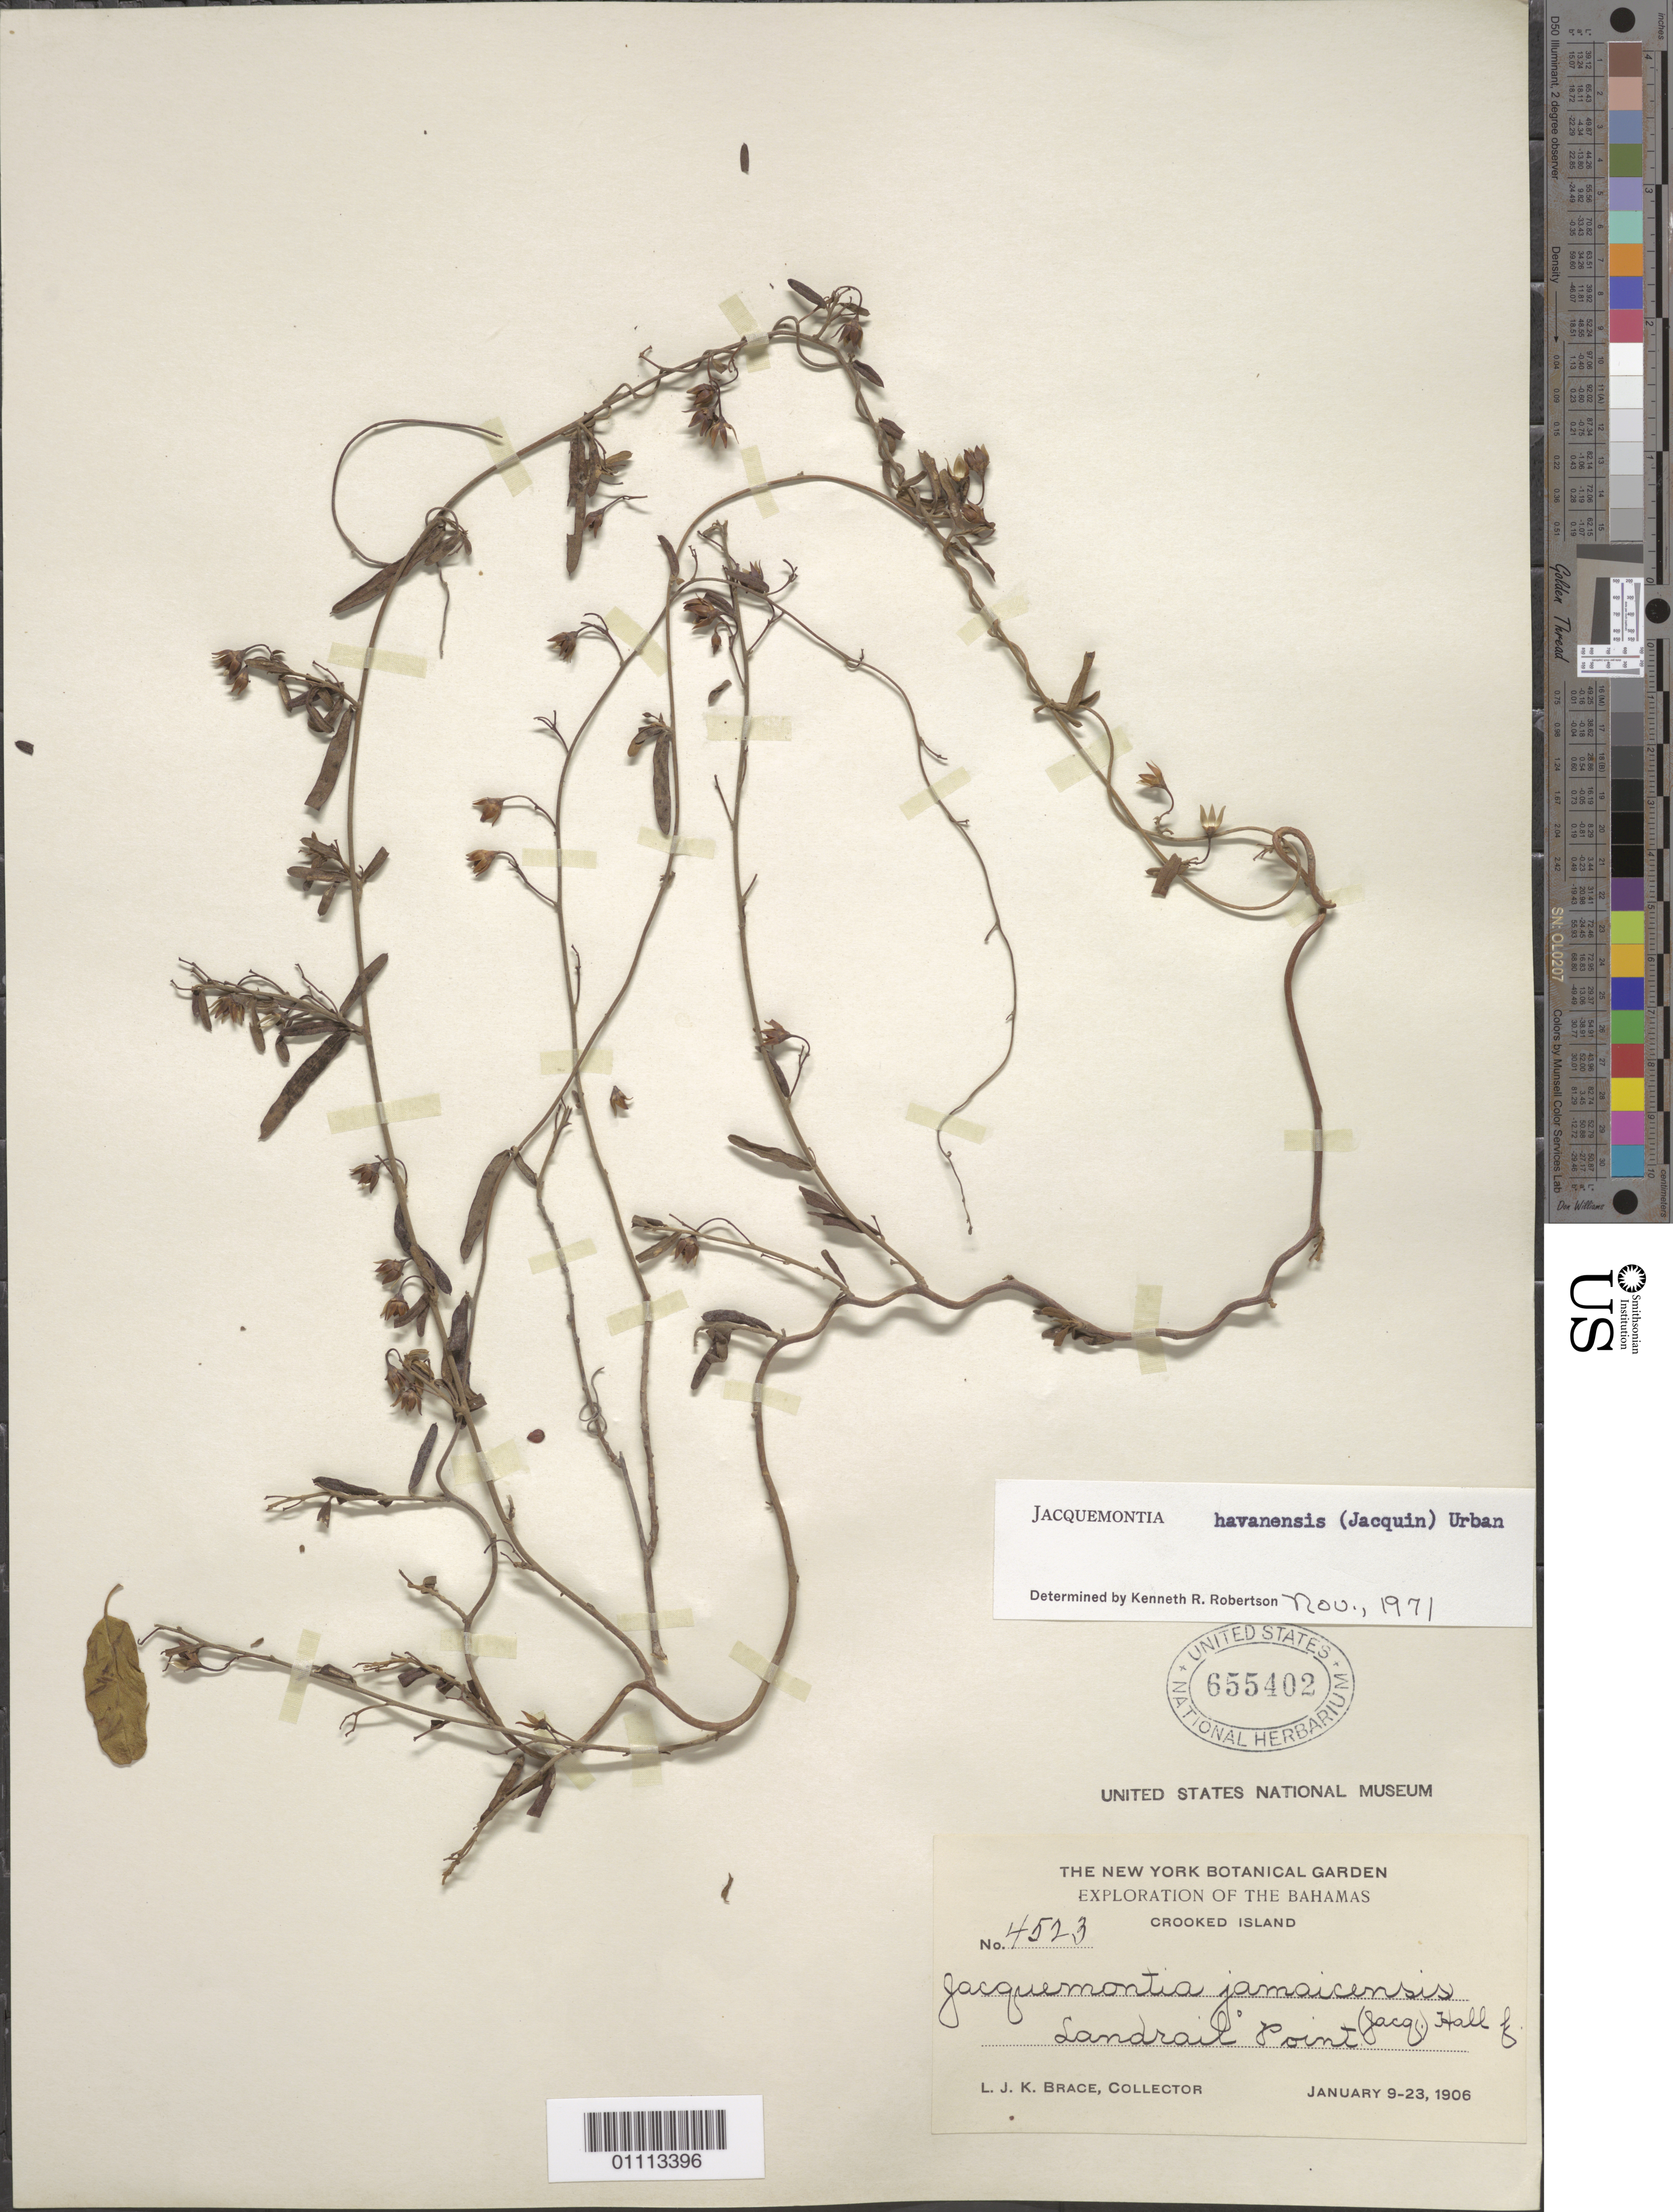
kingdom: Plantae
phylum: Tracheophyta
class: Magnoliopsida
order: Solanales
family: Convolvulaceae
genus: Jacquemontia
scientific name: Jacquemontia havanensis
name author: (Jacq.) Urb.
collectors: L. J. K. Brace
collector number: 4523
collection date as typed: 09 Jan 1906 to 23 Jan 1906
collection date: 1906-01-09/1906-01-23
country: Bahamas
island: Crooked I.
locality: Sandrail Point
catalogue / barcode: US 655402